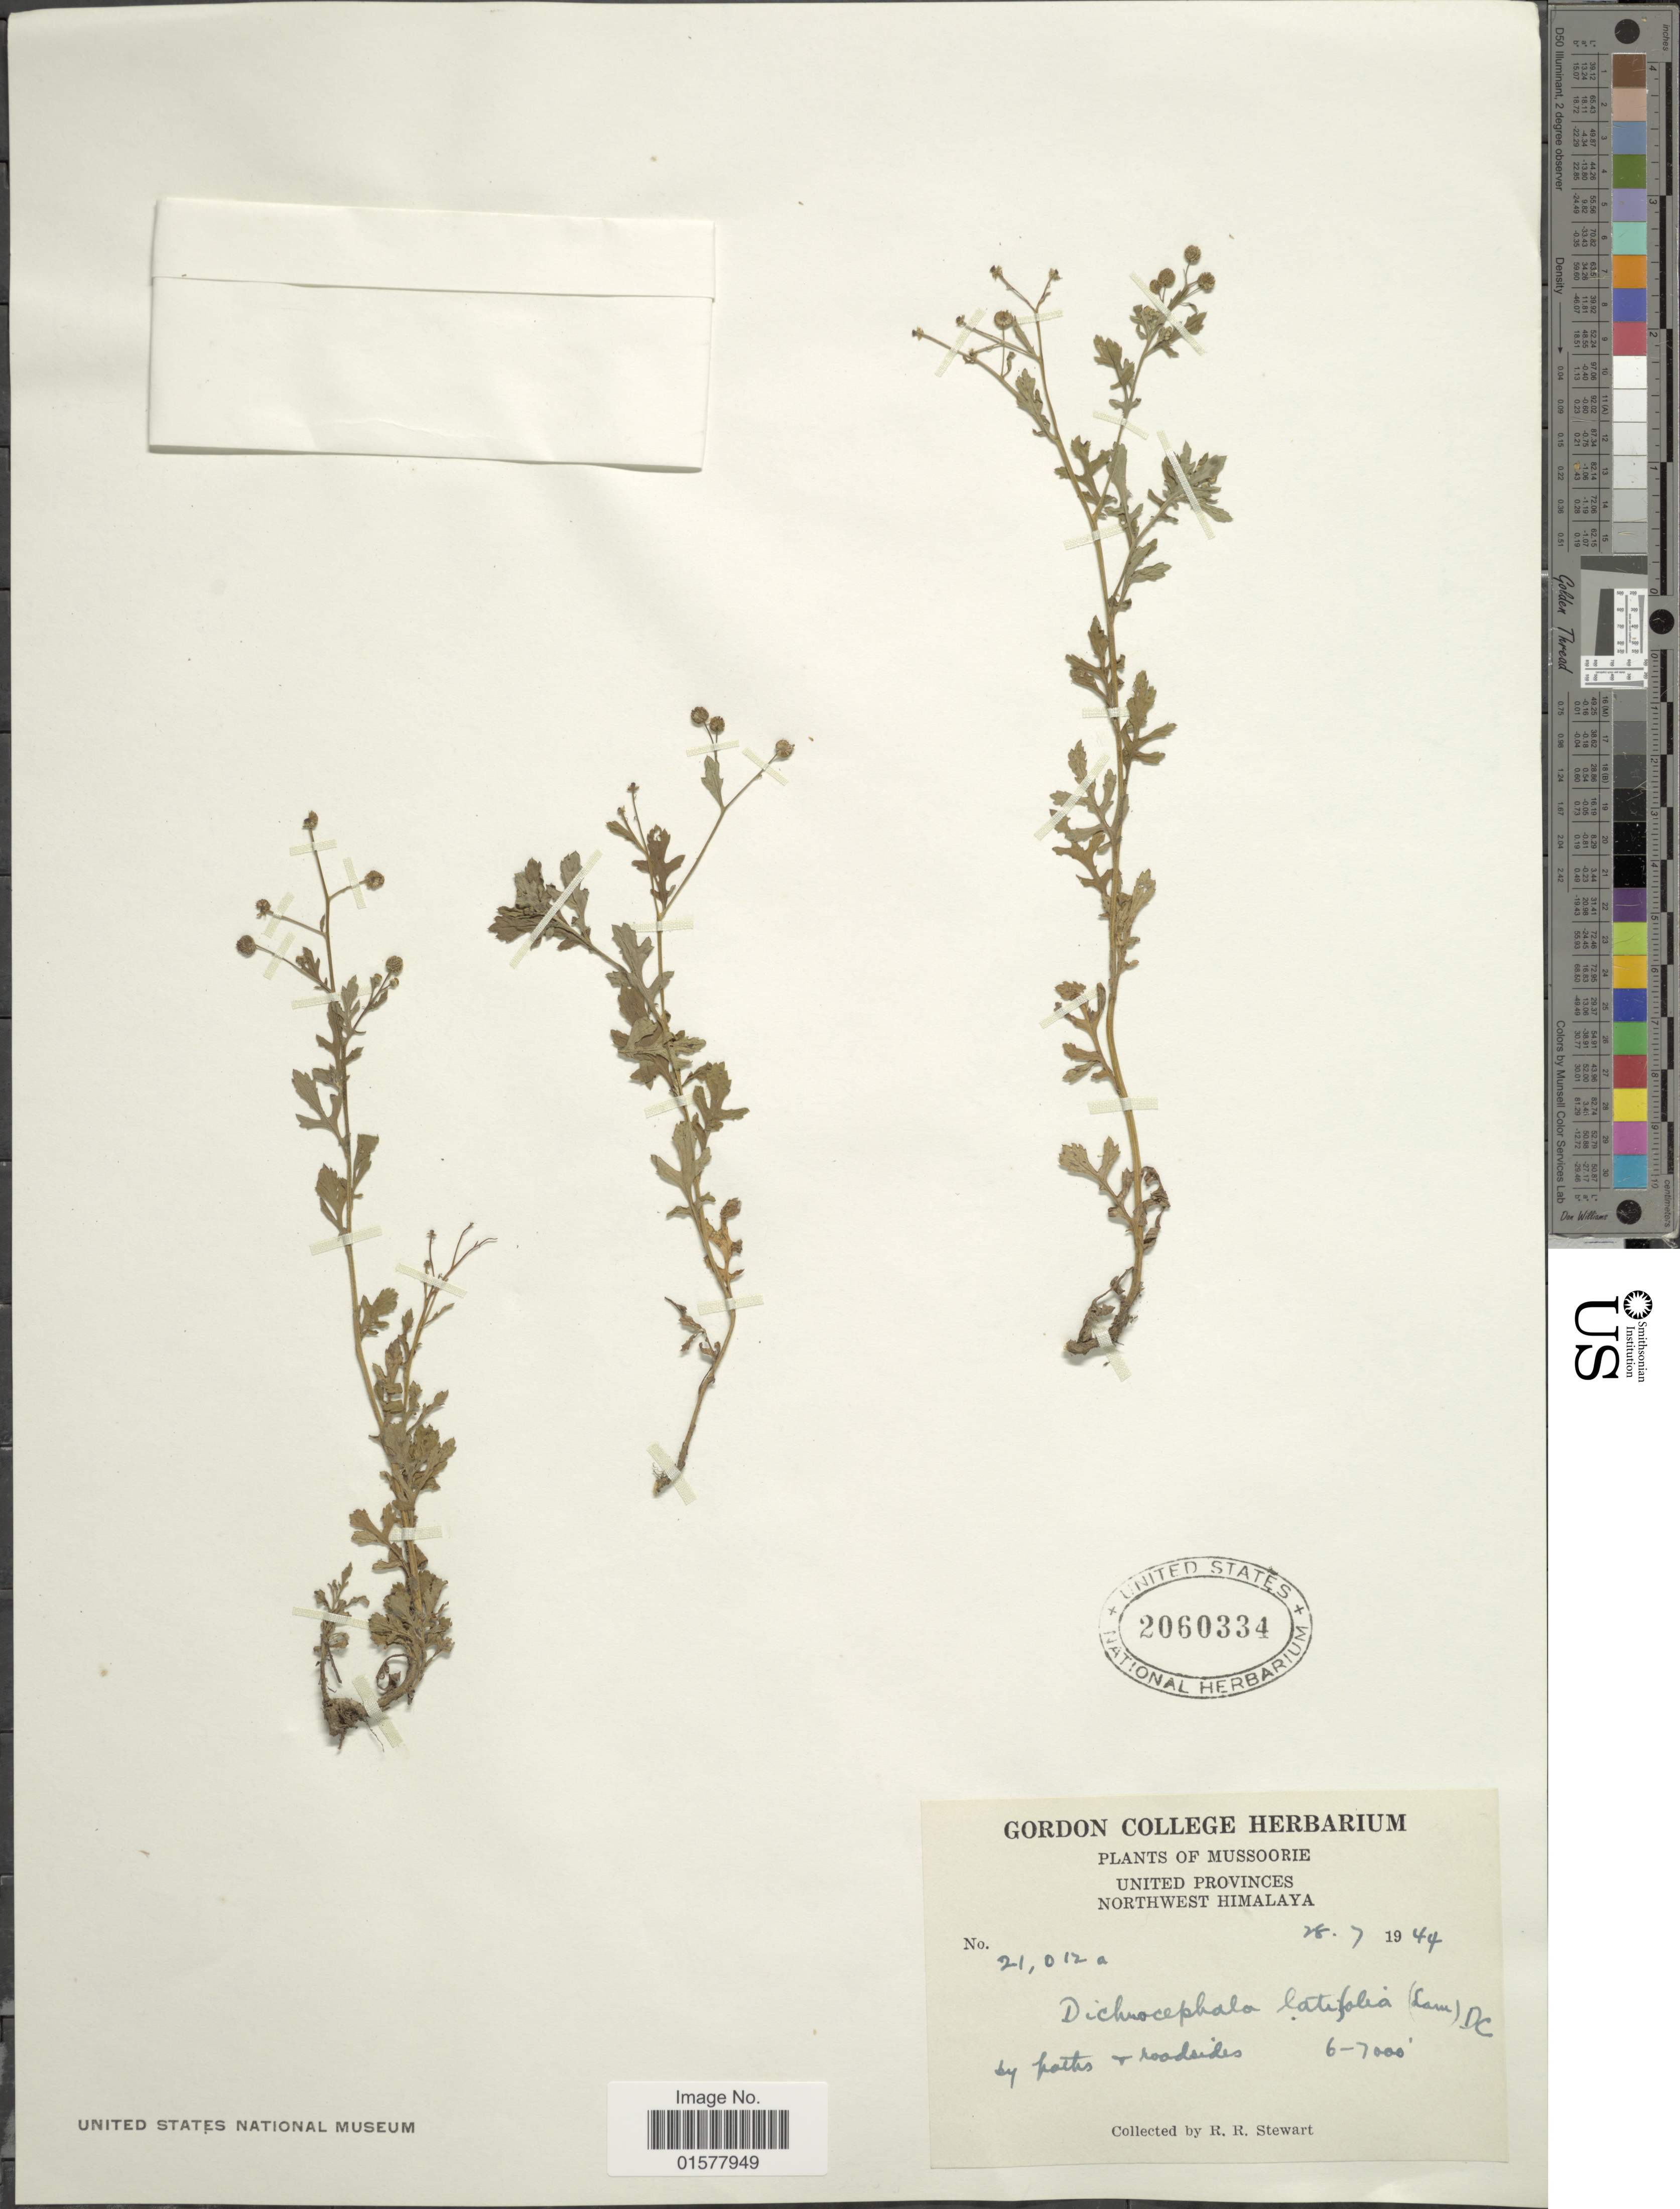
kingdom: Plantae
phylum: Tracheophyta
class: Magnoliopsida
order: Asterales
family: Asteraceae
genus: Dichrocephala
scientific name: Dichrocephala integrifolia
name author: (L. f.) Kuntze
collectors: R. R. Stewart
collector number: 21012a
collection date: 1944-07-28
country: India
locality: Mussoorie, United Province Northwest Himalaya, By paths at roadsides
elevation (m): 1829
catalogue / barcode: US 2060334